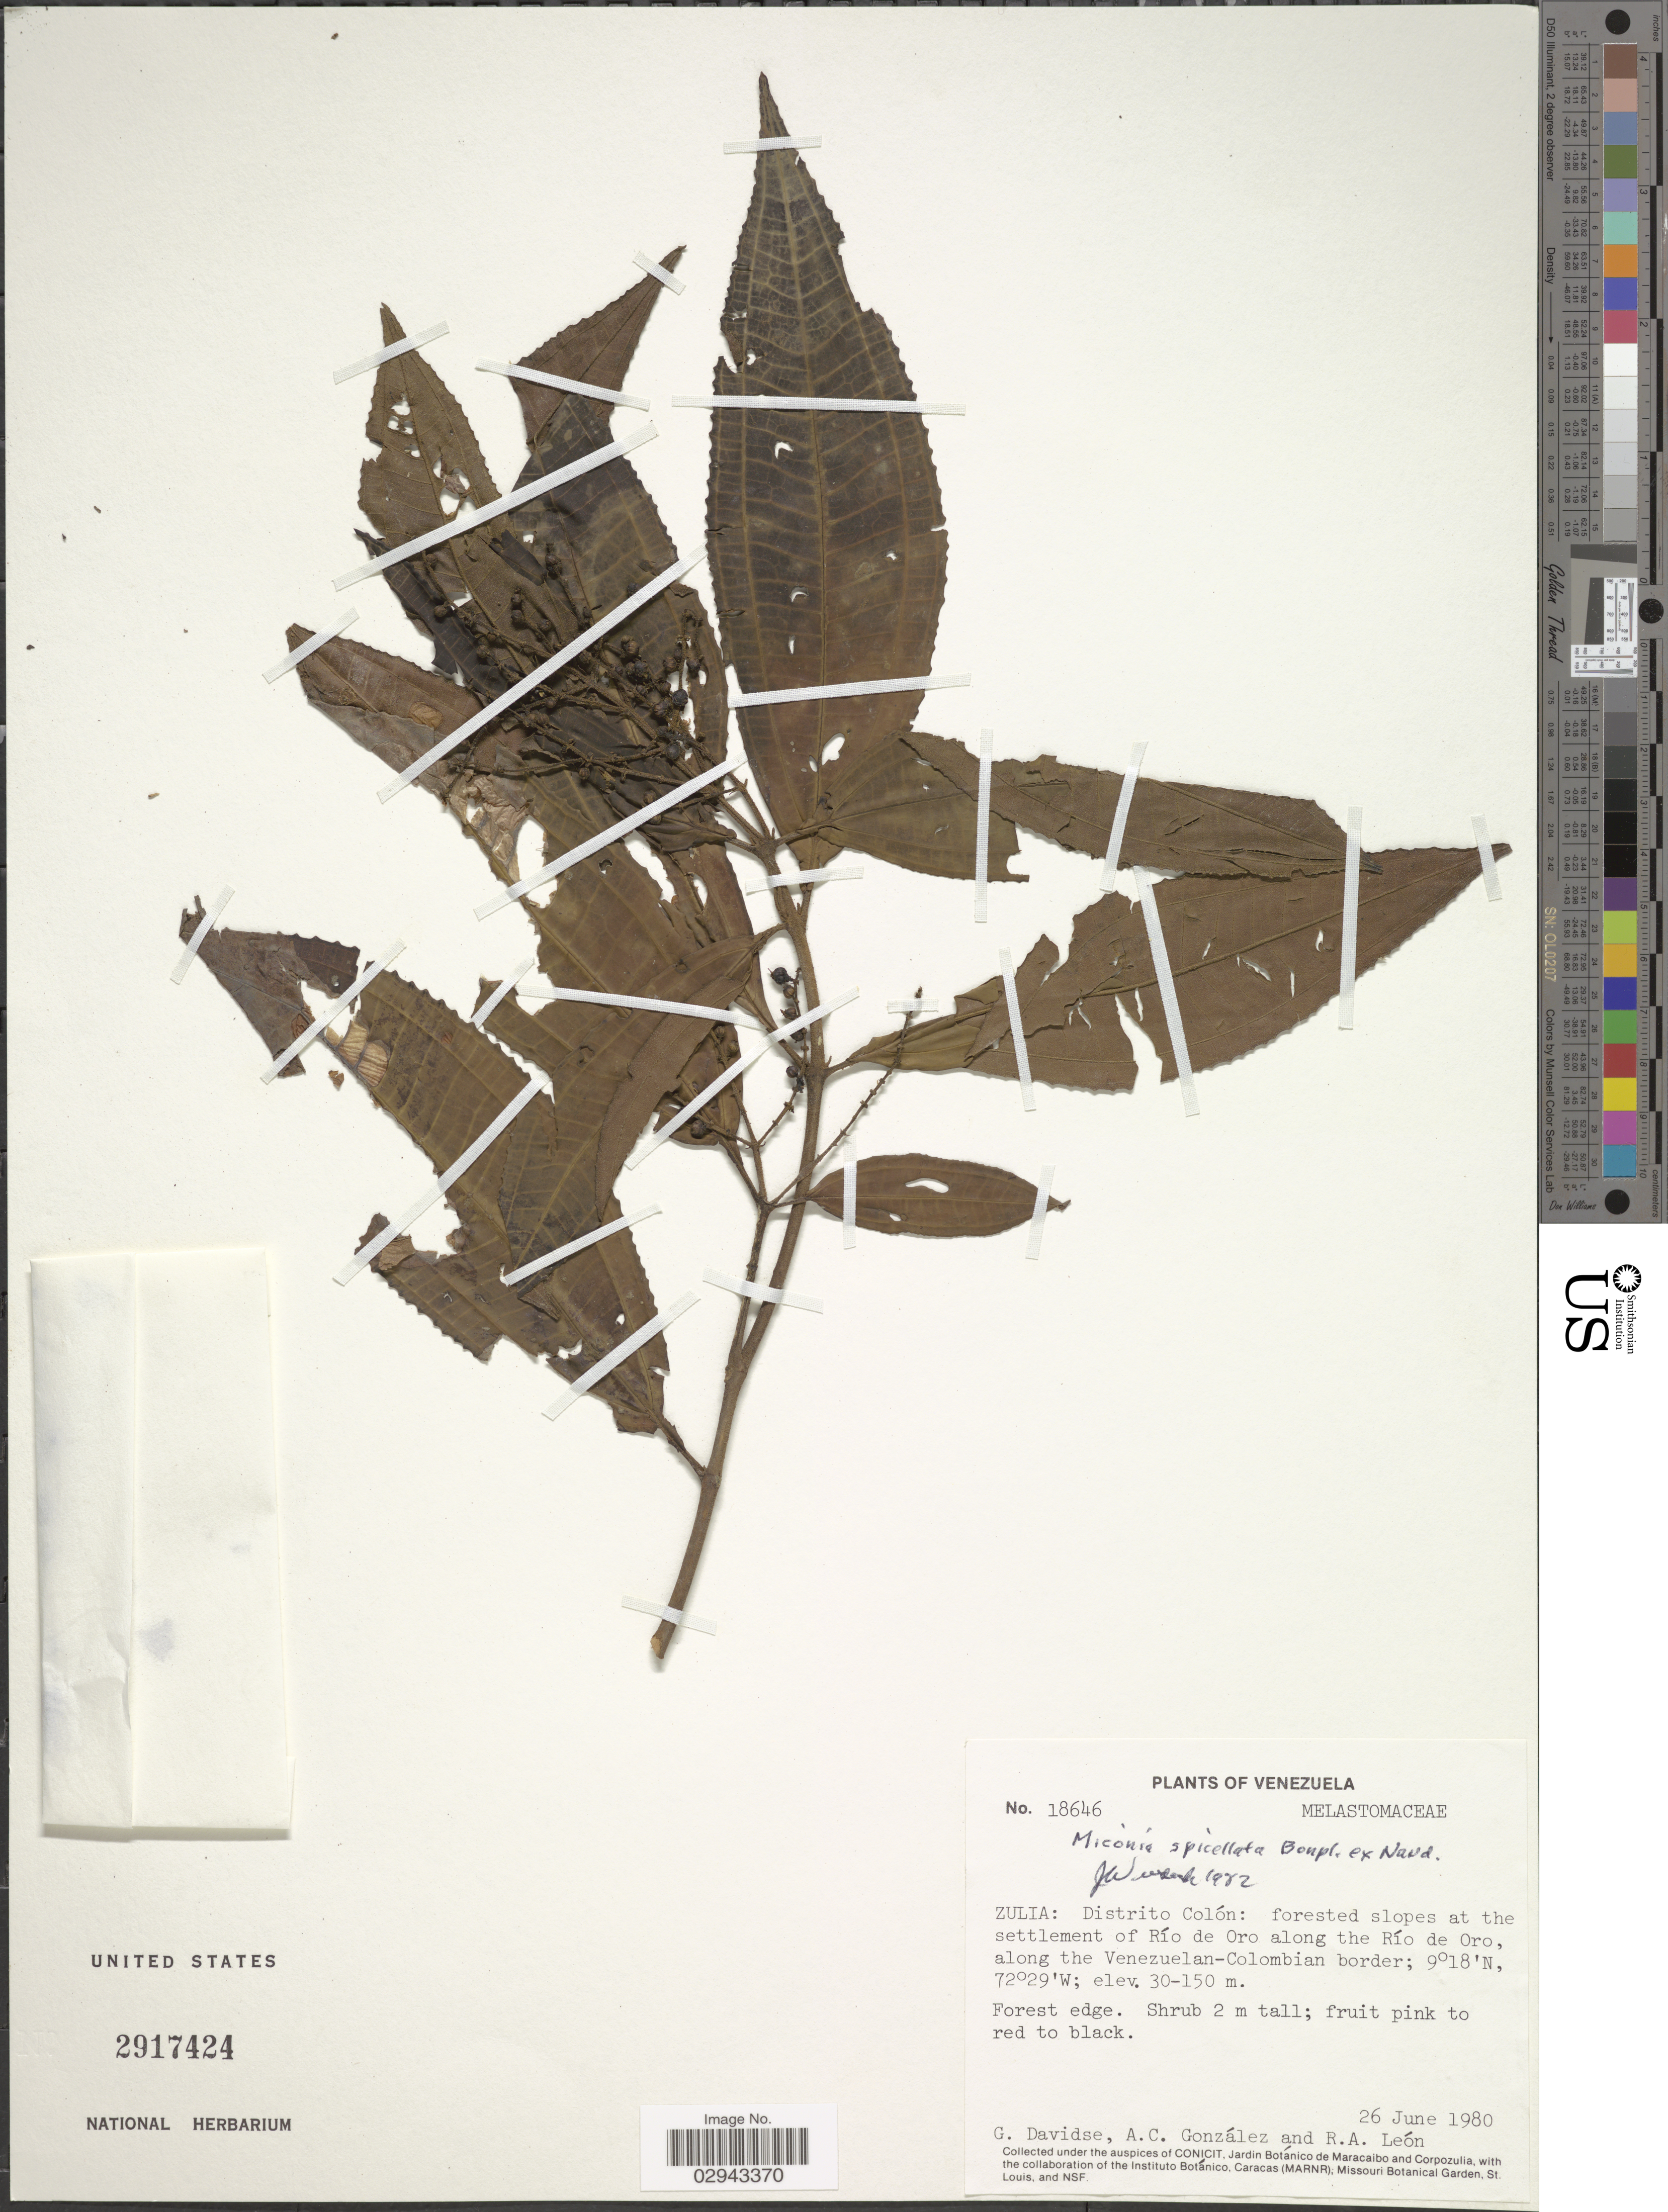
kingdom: Plantae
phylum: Tracheophyta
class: Magnoliopsida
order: Myrtales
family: Melastomataceae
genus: Miconia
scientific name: Miconia spicellata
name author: Bonpl. ex Naudin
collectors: G. Davidse, A. C. González & R. A. León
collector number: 18646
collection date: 1980-06-26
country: Venezuela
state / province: Zulia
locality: Distrito Colón: forested slopes at the settlement of Río de Oro along the Río de Oro, along the Venezuelan-Colombian border.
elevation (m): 30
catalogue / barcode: US 2917424